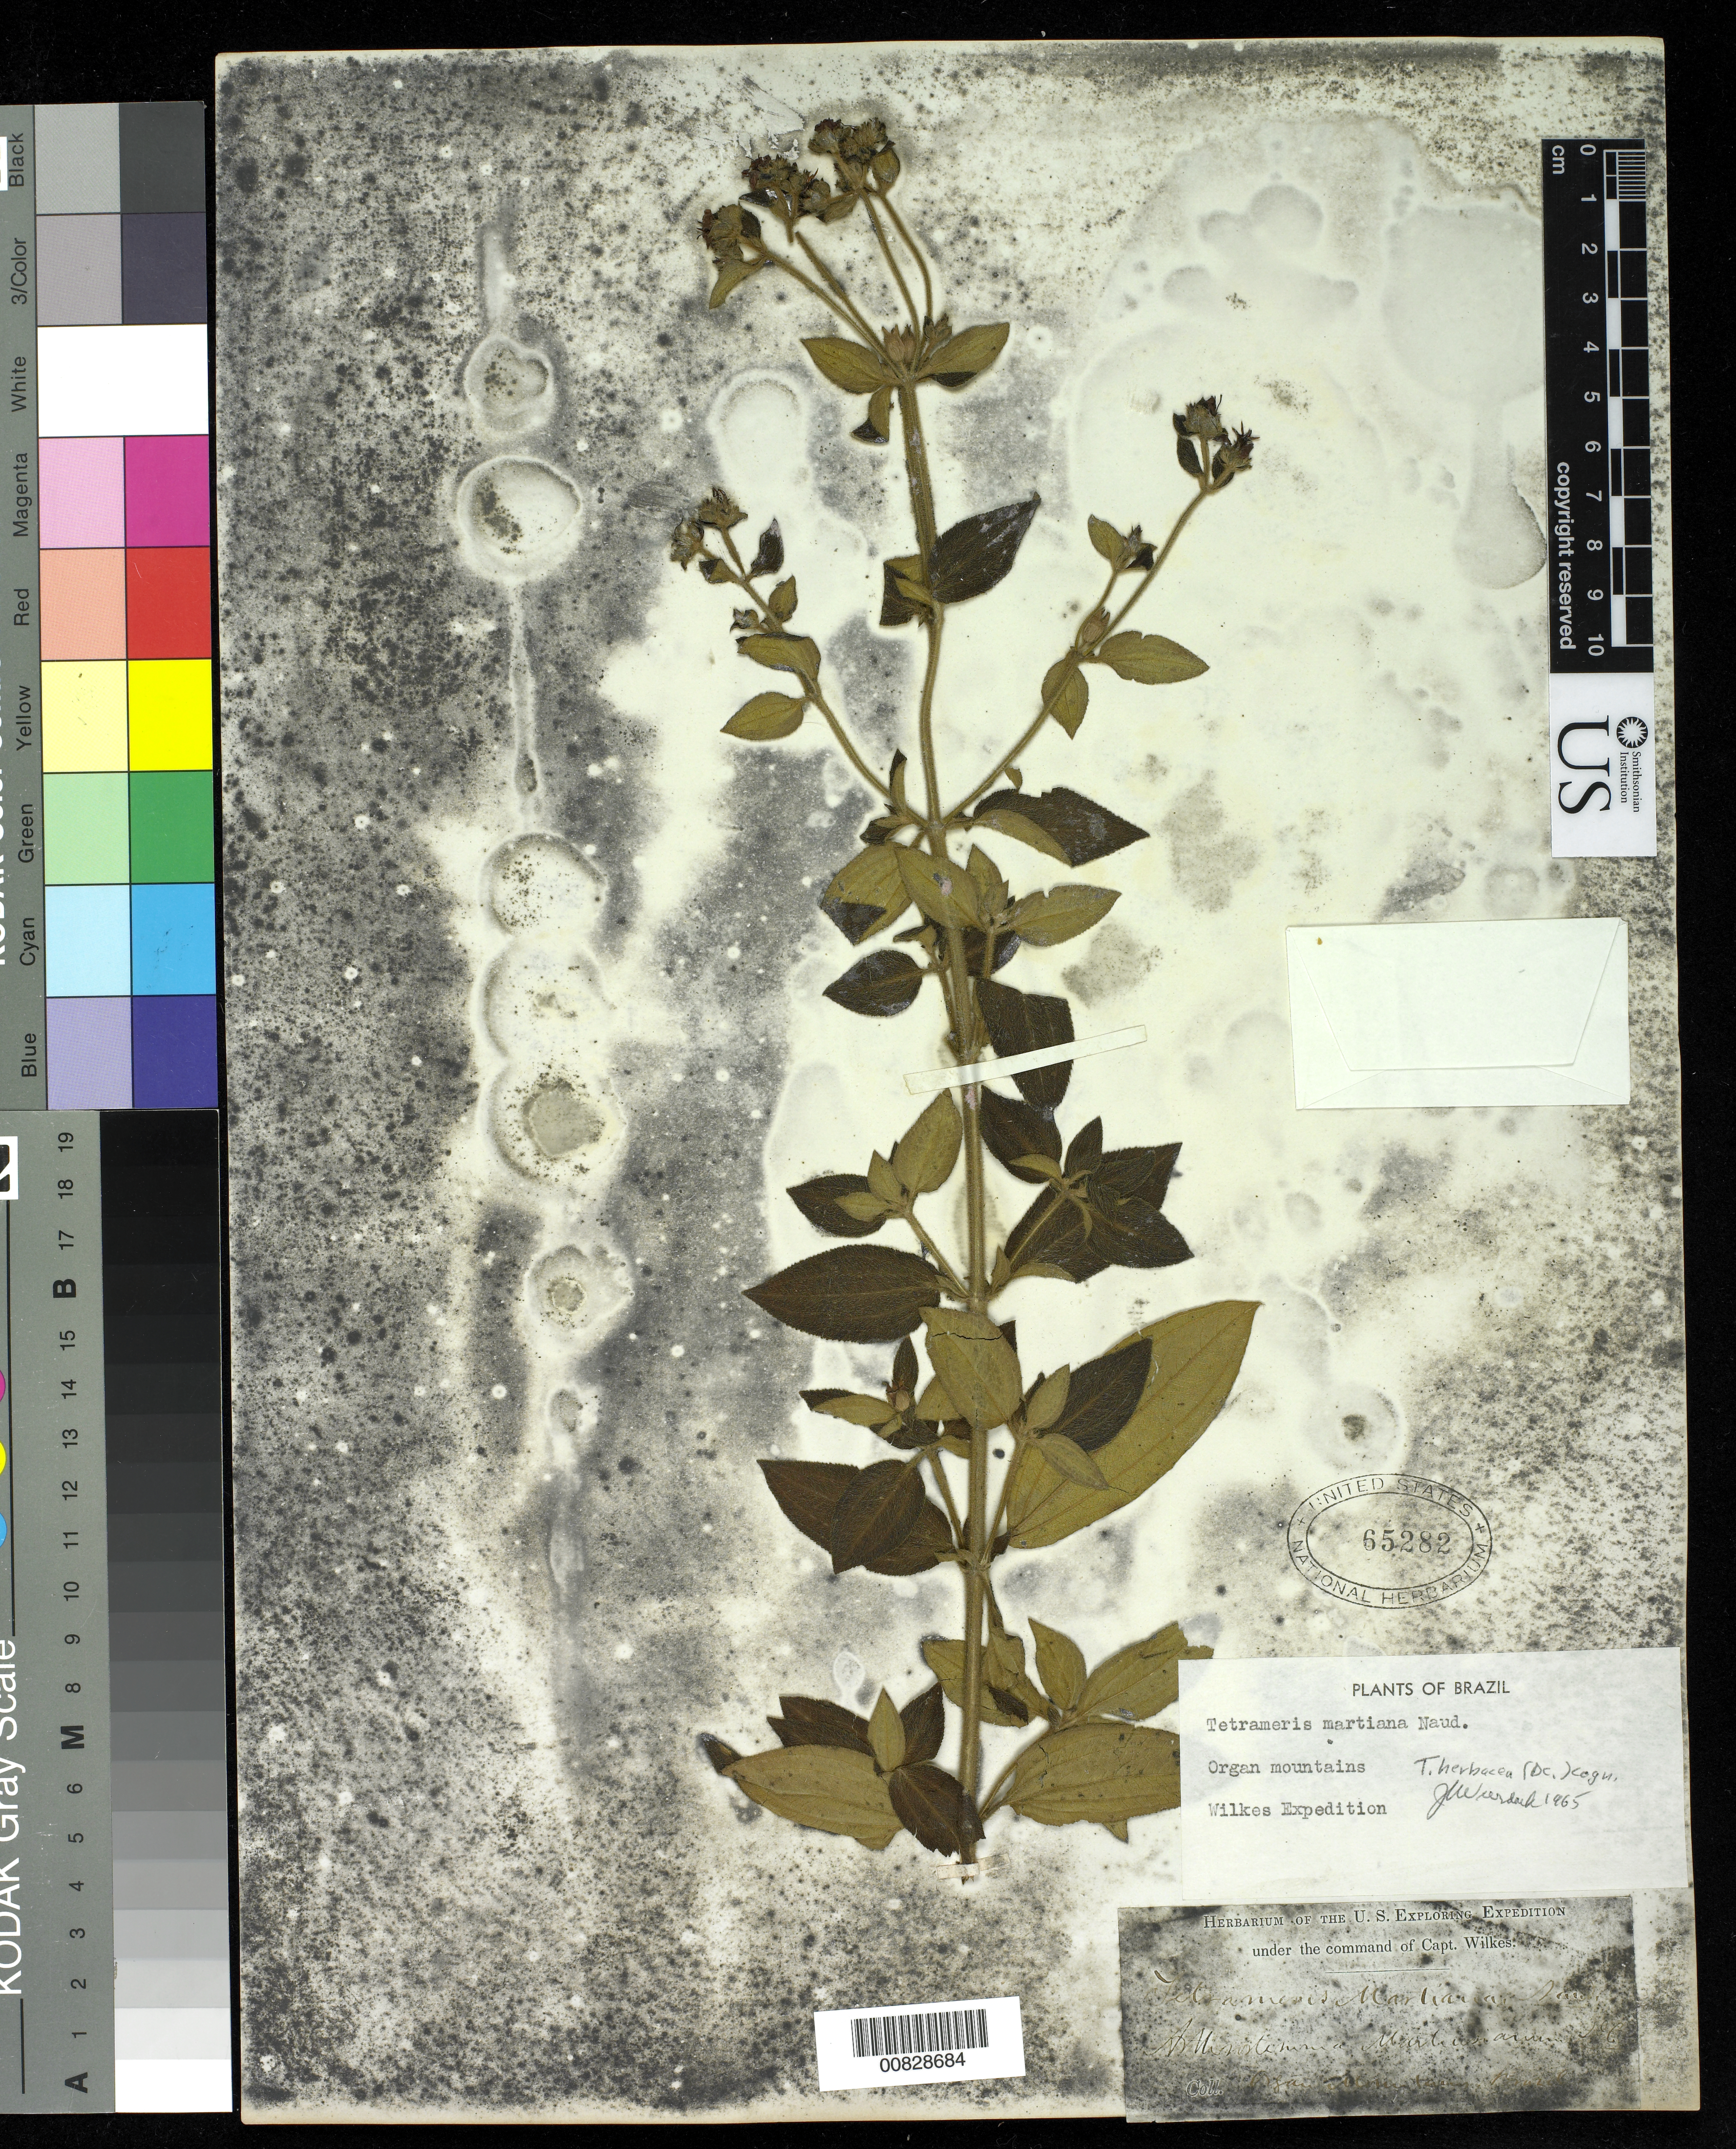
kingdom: Plantae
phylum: Tracheophyta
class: Magnoliopsida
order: Myrtales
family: Melastomataceae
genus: Chaetogastra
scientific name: Chaetogastra herbacea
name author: (DC.) P.J.F. Guim. & Michelang.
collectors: Wilkes Explor. Exped.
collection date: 1838/1842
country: Brazil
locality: Organ Mts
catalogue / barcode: US 65282